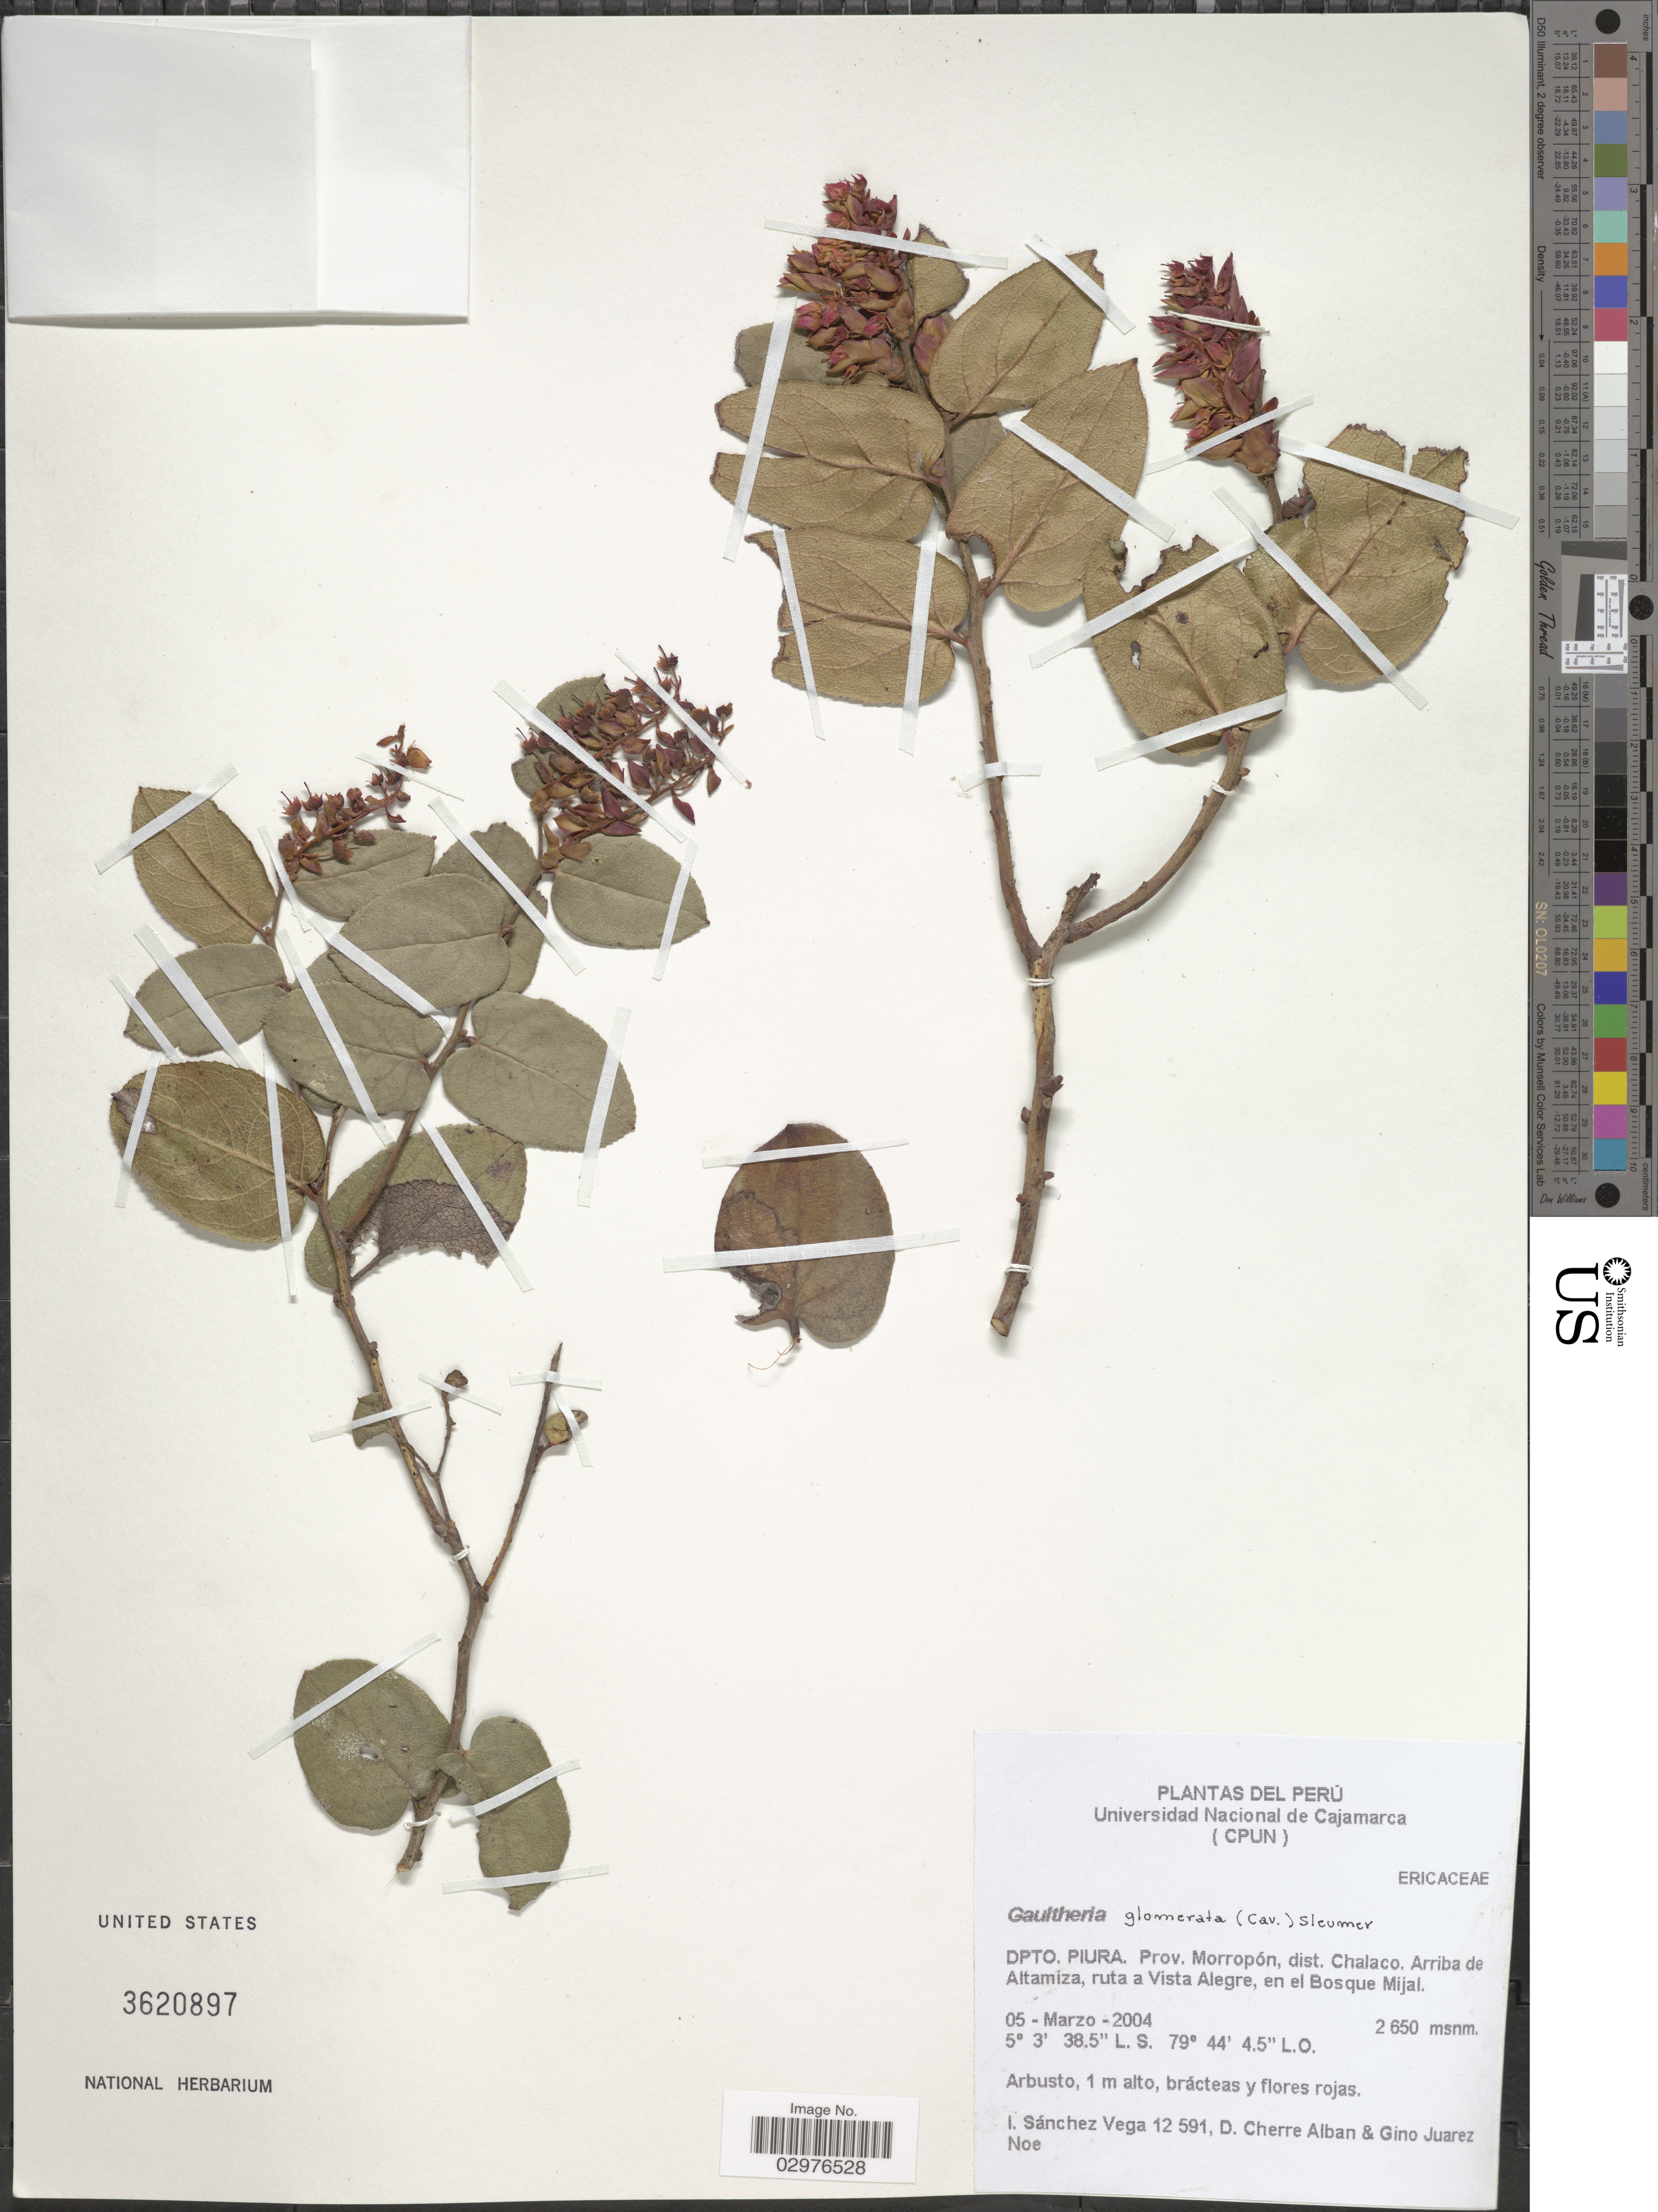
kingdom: Plantae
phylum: Tracheophyta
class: Magnoliopsida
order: Ericales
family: Ericaceae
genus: Gaultheria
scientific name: Gaultheria glomerata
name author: (Cav.) Sleumer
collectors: I. Sánchez Vega, D. Alban & G. Noe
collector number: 12591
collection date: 2004-03-05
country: Peru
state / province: Piura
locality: Dpto. Piura. Prov. Morropón, dist. Chalaco. Arriba de Altamiza, ruta a Vista Alegre, en el Bosque Mijal.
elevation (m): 2650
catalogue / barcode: US 3620897